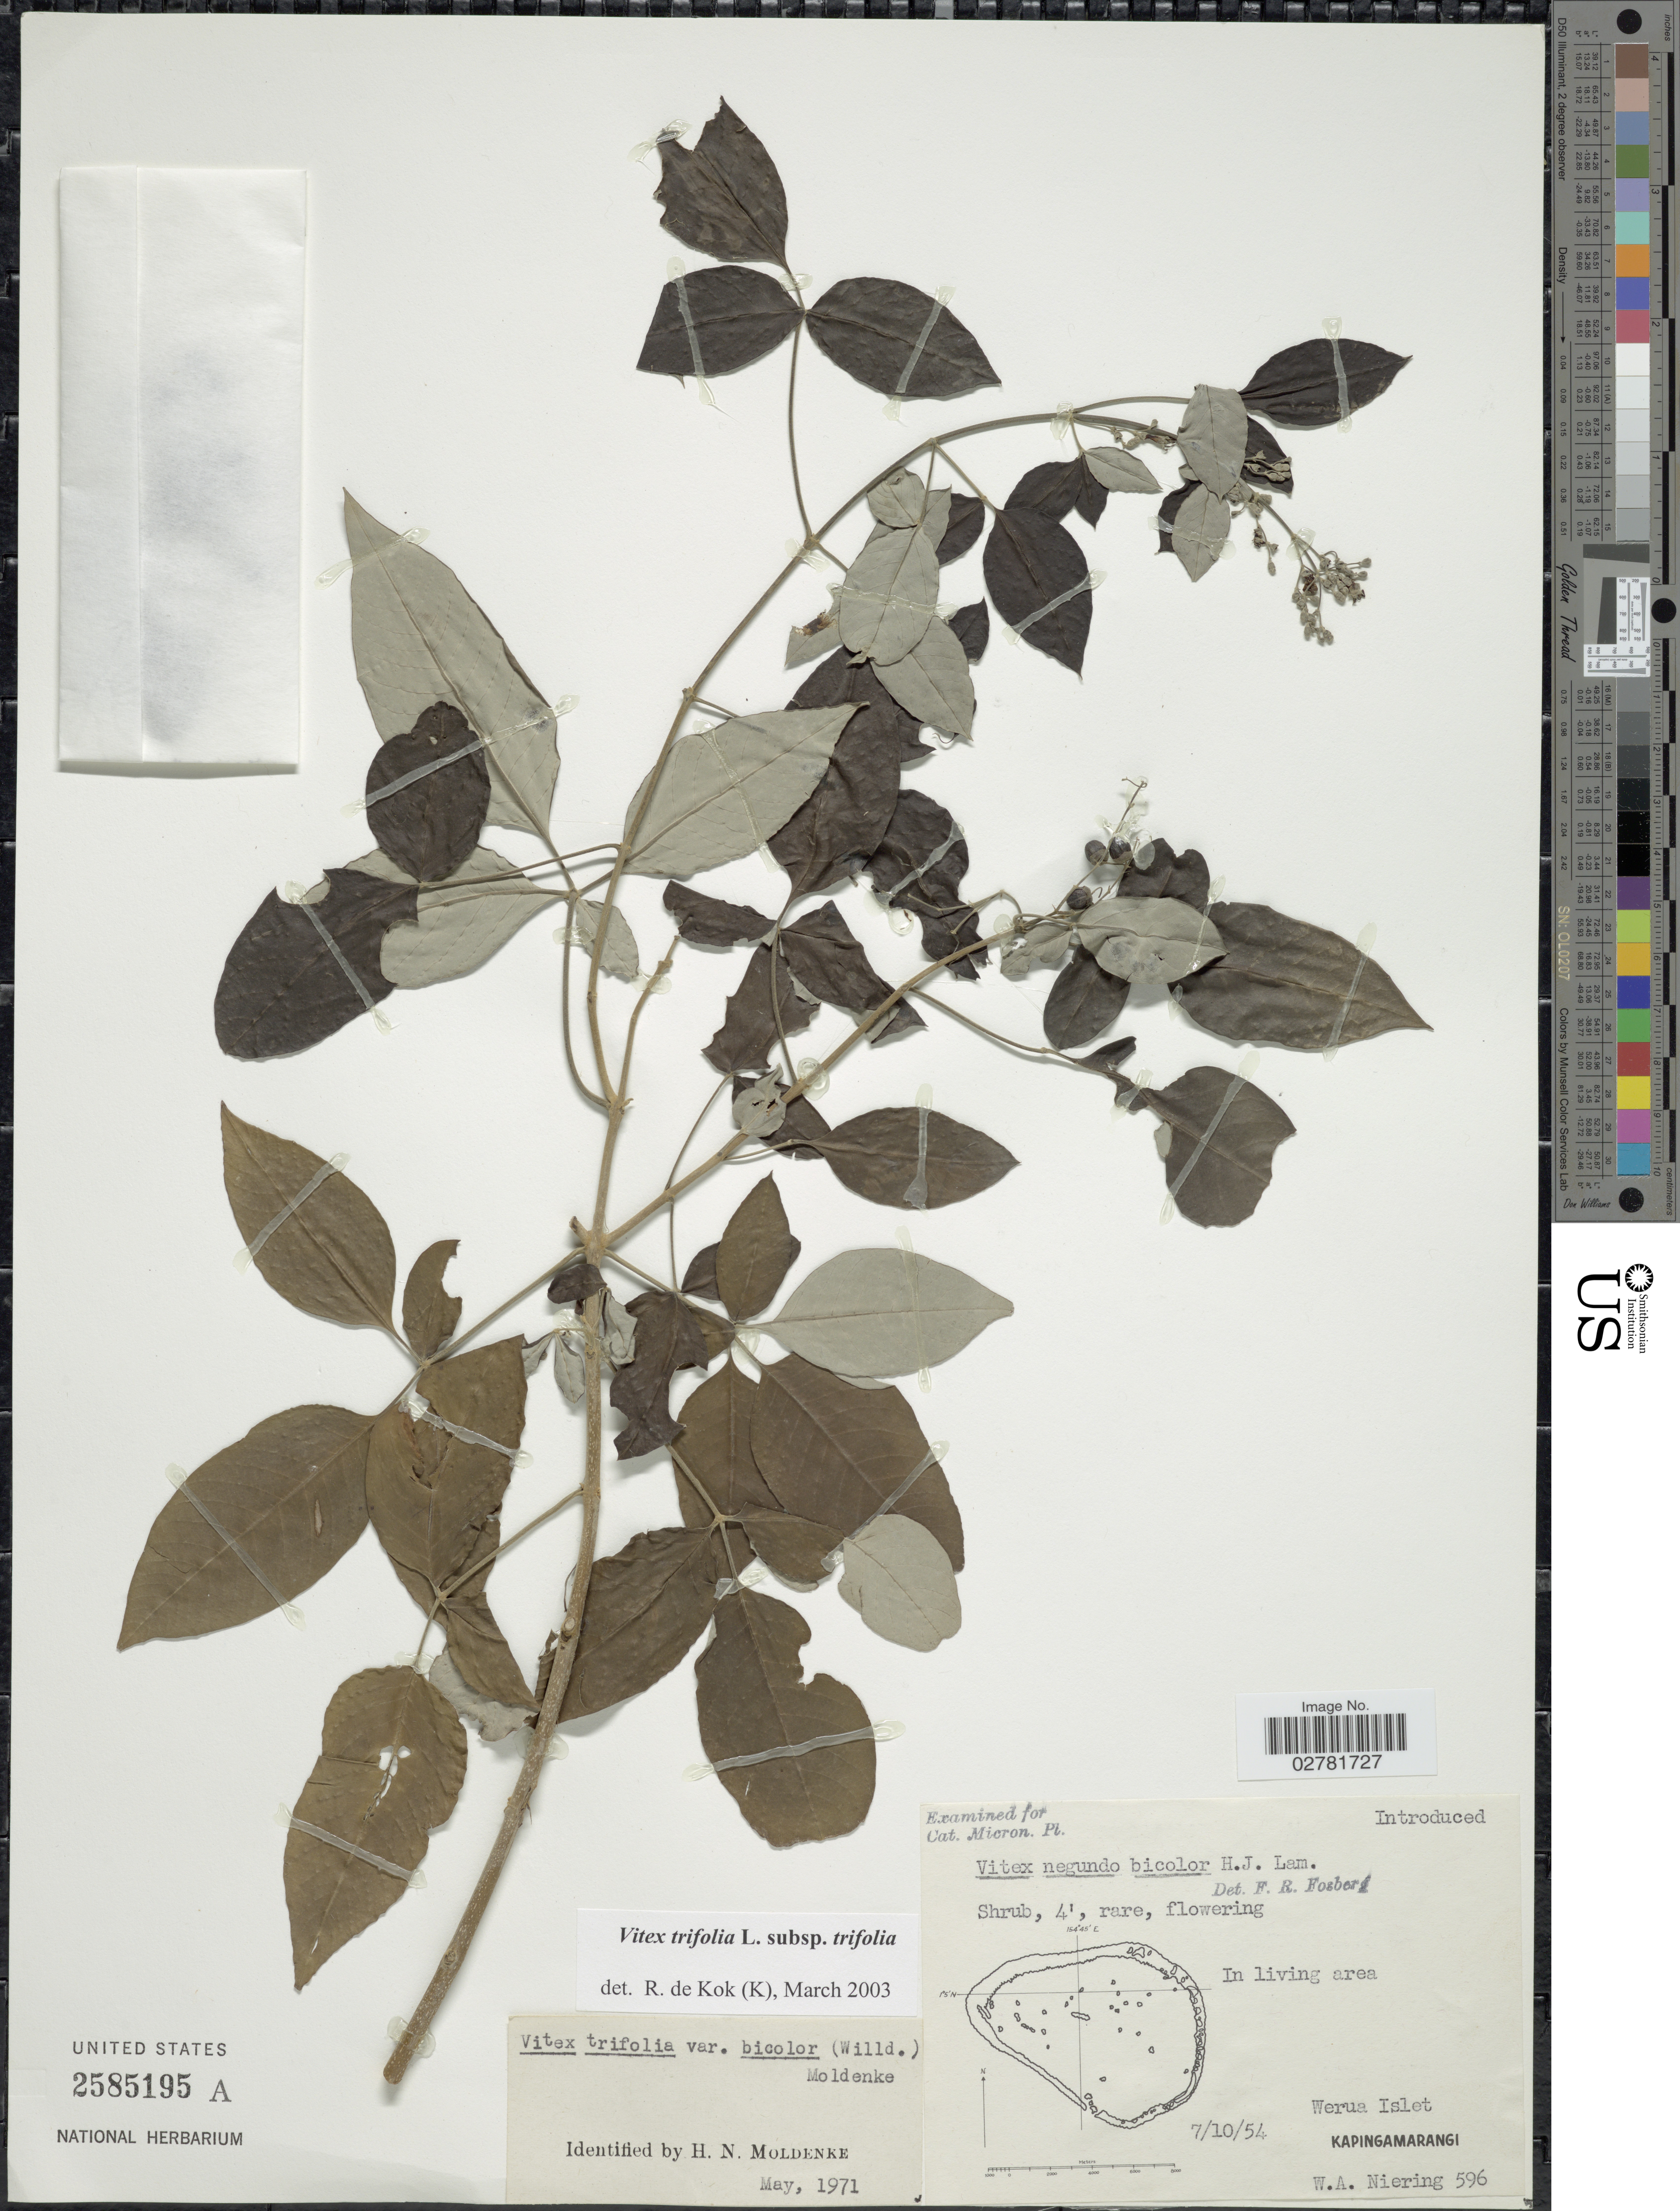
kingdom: Plantae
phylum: Tracheophyta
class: Magnoliopsida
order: Lamiales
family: Lamiaceae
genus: Vitex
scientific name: Vitex trifolia var. trifolia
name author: L.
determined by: Kok, R. de, (K)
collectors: W. Niering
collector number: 596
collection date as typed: Transcribed d/m/y: 7/10/54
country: Micronesia, Federated States of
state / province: Pohnpei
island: Kapingamarangi Atoll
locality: Werua Islet. Kapingamarangi.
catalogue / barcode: US 2585195A